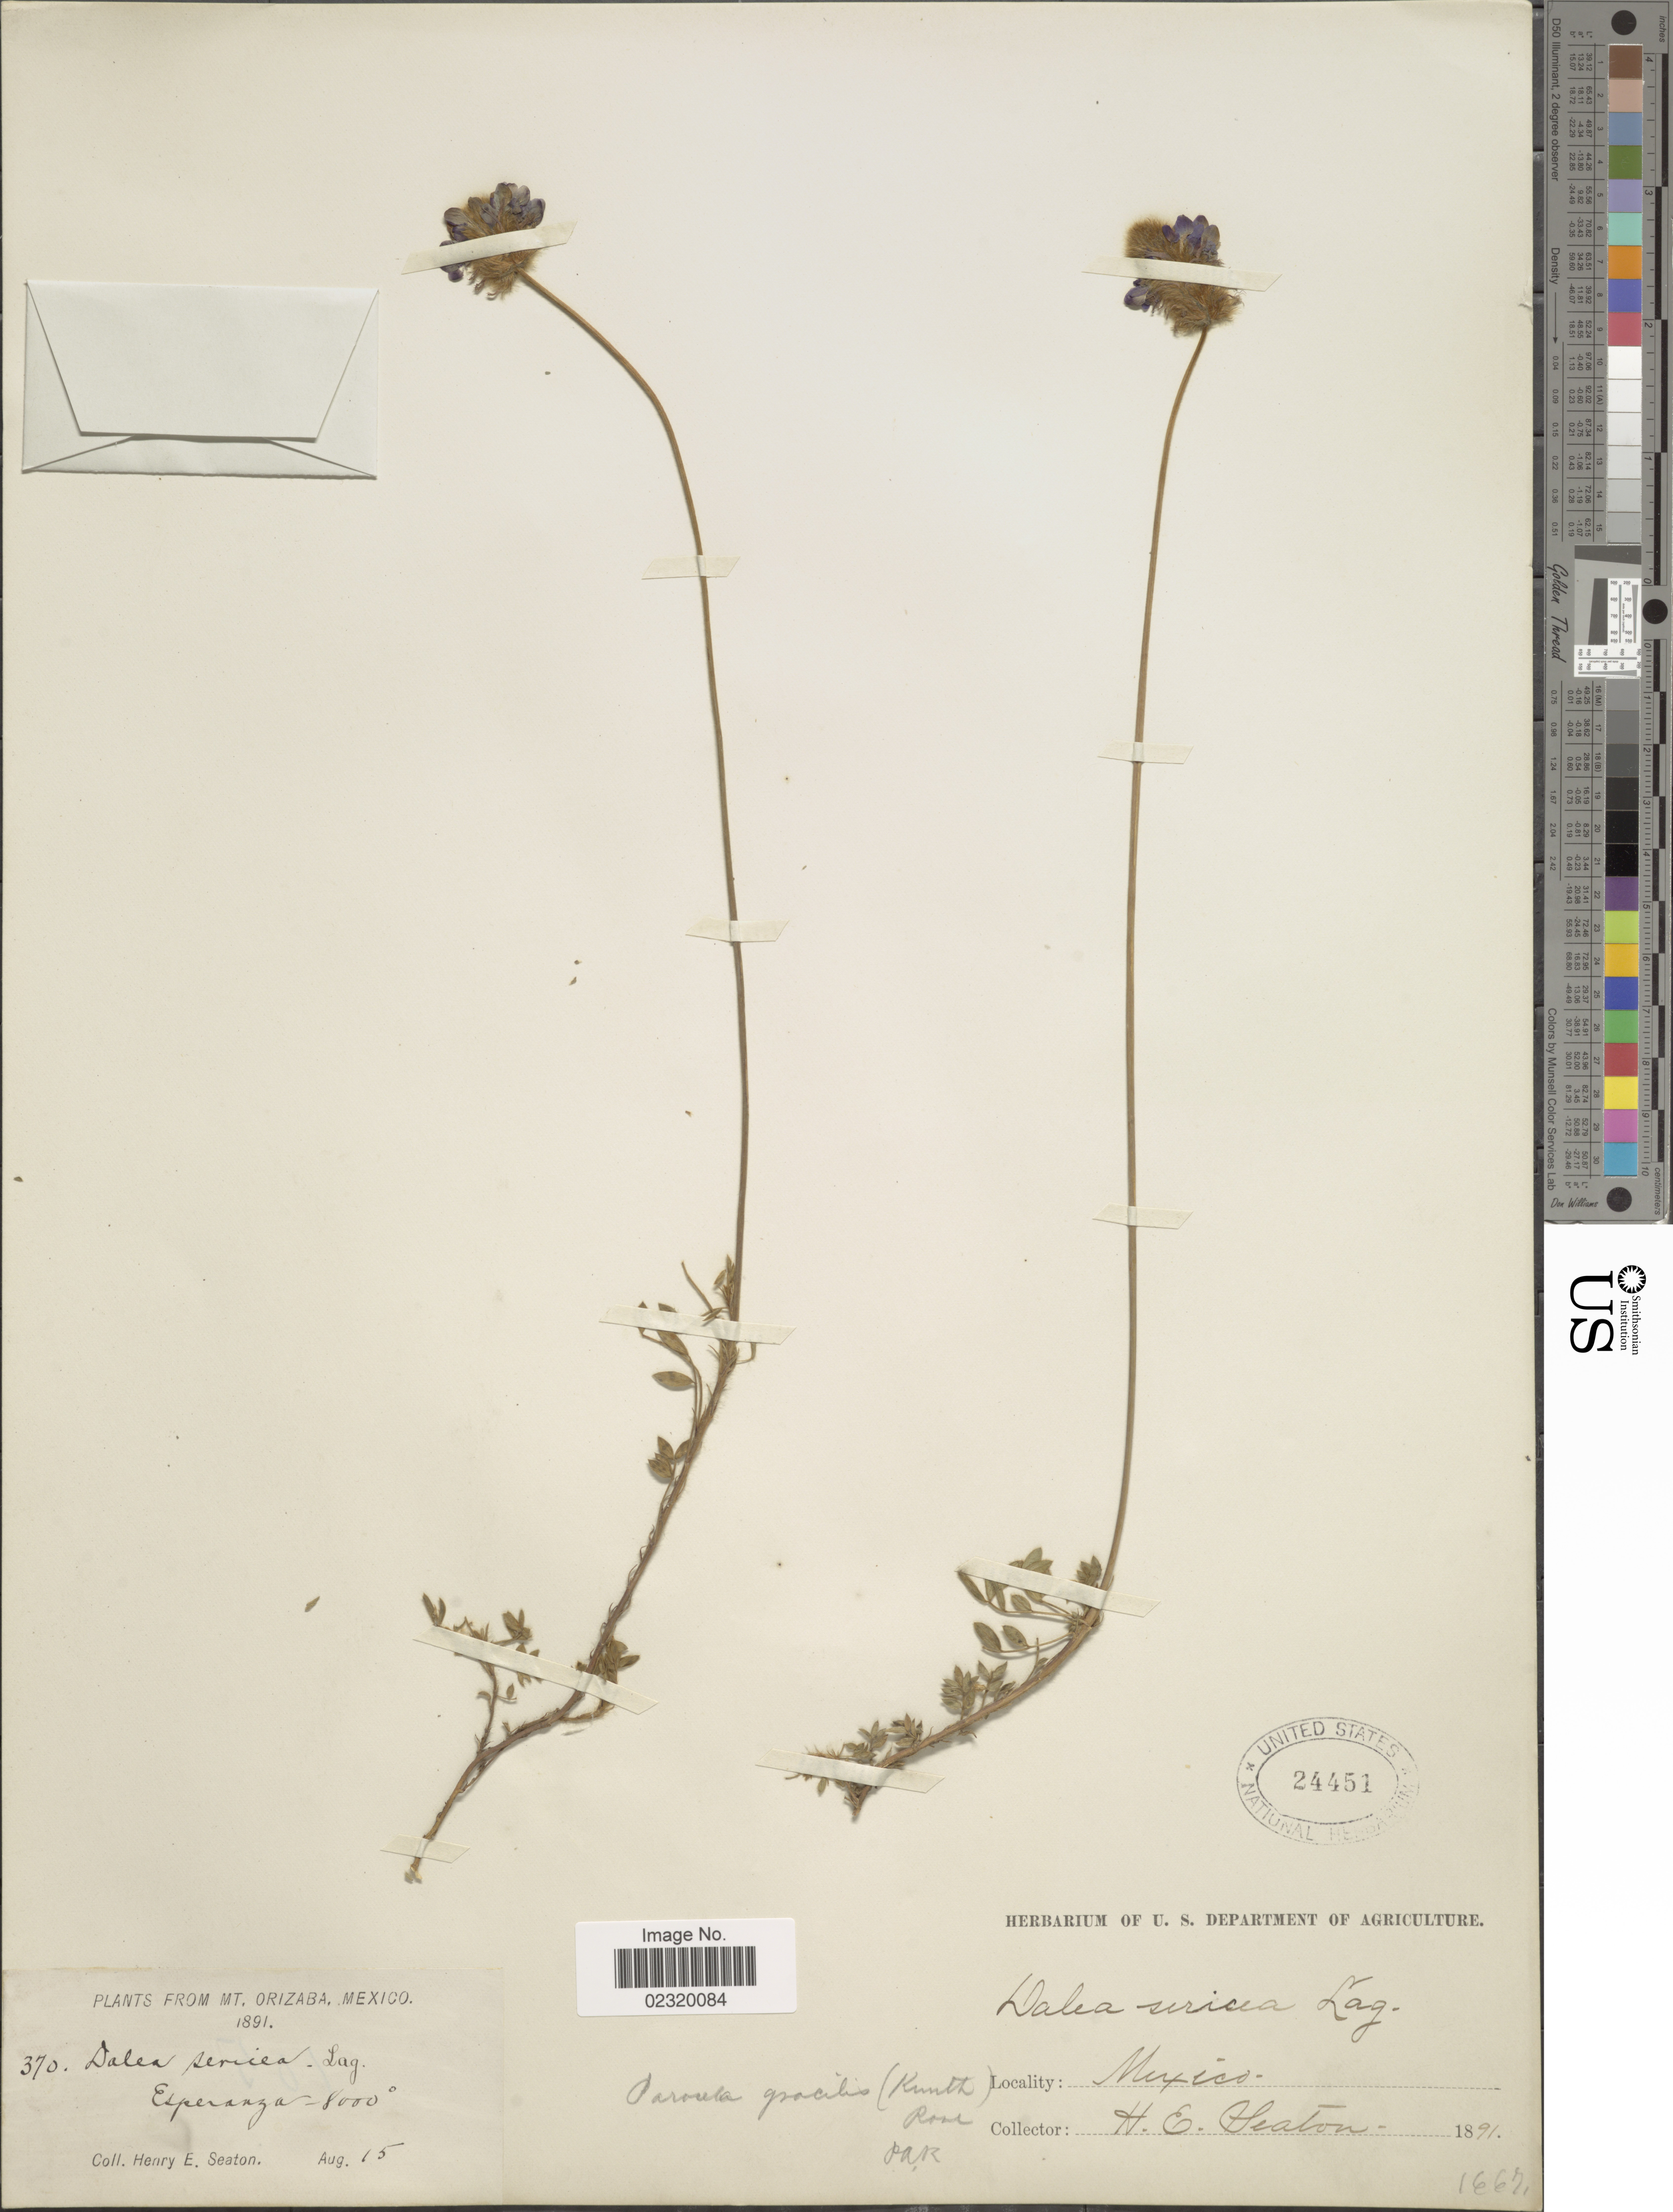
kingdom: Plantae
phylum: Tracheophyta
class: Magnoliopsida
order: Fabales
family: Fabaceae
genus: Dalea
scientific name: Dalea sericea var. sericea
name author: Lag.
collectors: H. E. Seaton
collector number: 370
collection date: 1891-08-15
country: Mexico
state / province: México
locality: Mt. Orizaba. Esperanza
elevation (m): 2438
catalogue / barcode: US 24451